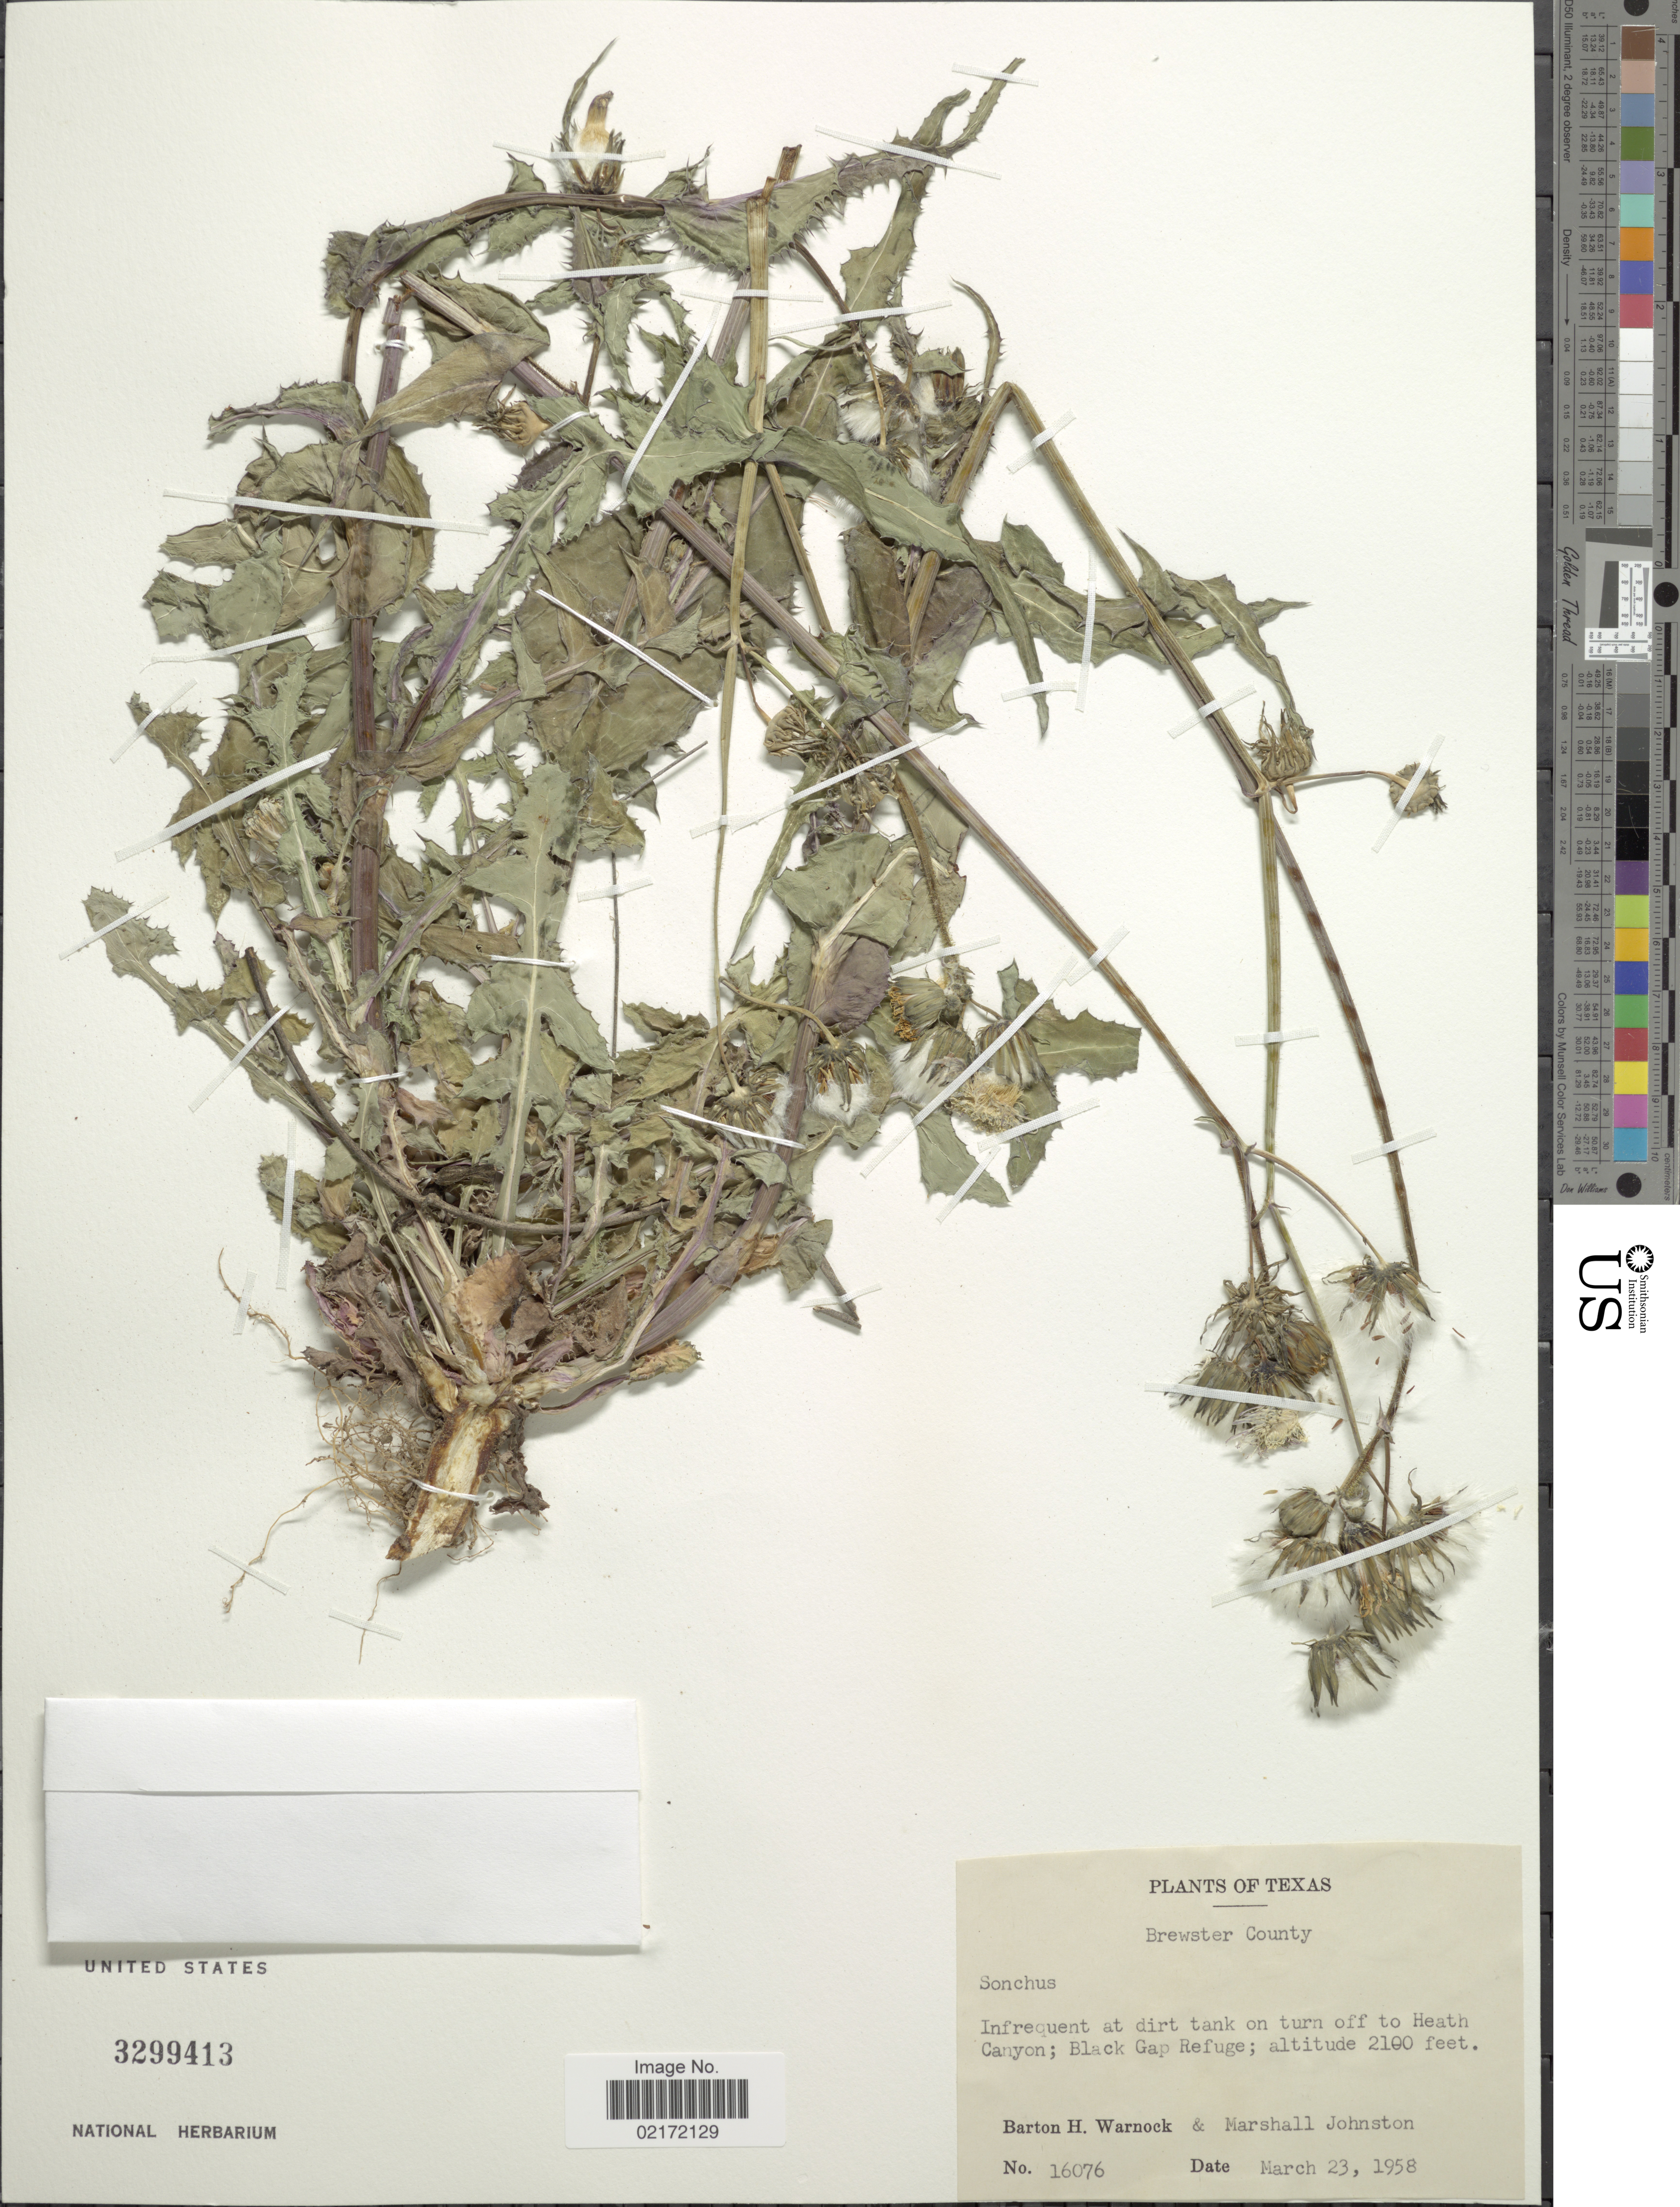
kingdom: Plantae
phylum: Tracheophyta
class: Magnoliopsida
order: Asterales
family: Asteraceae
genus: Sonchus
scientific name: Sonchus sp.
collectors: B. H. Warnock & M. Johnston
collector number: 16076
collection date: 1958-03-23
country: United States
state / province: Texas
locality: Brewster County. Infrequent at dirt tank on turn off to Heath Canyon; Black Gap Refuge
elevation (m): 640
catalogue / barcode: US 3299413